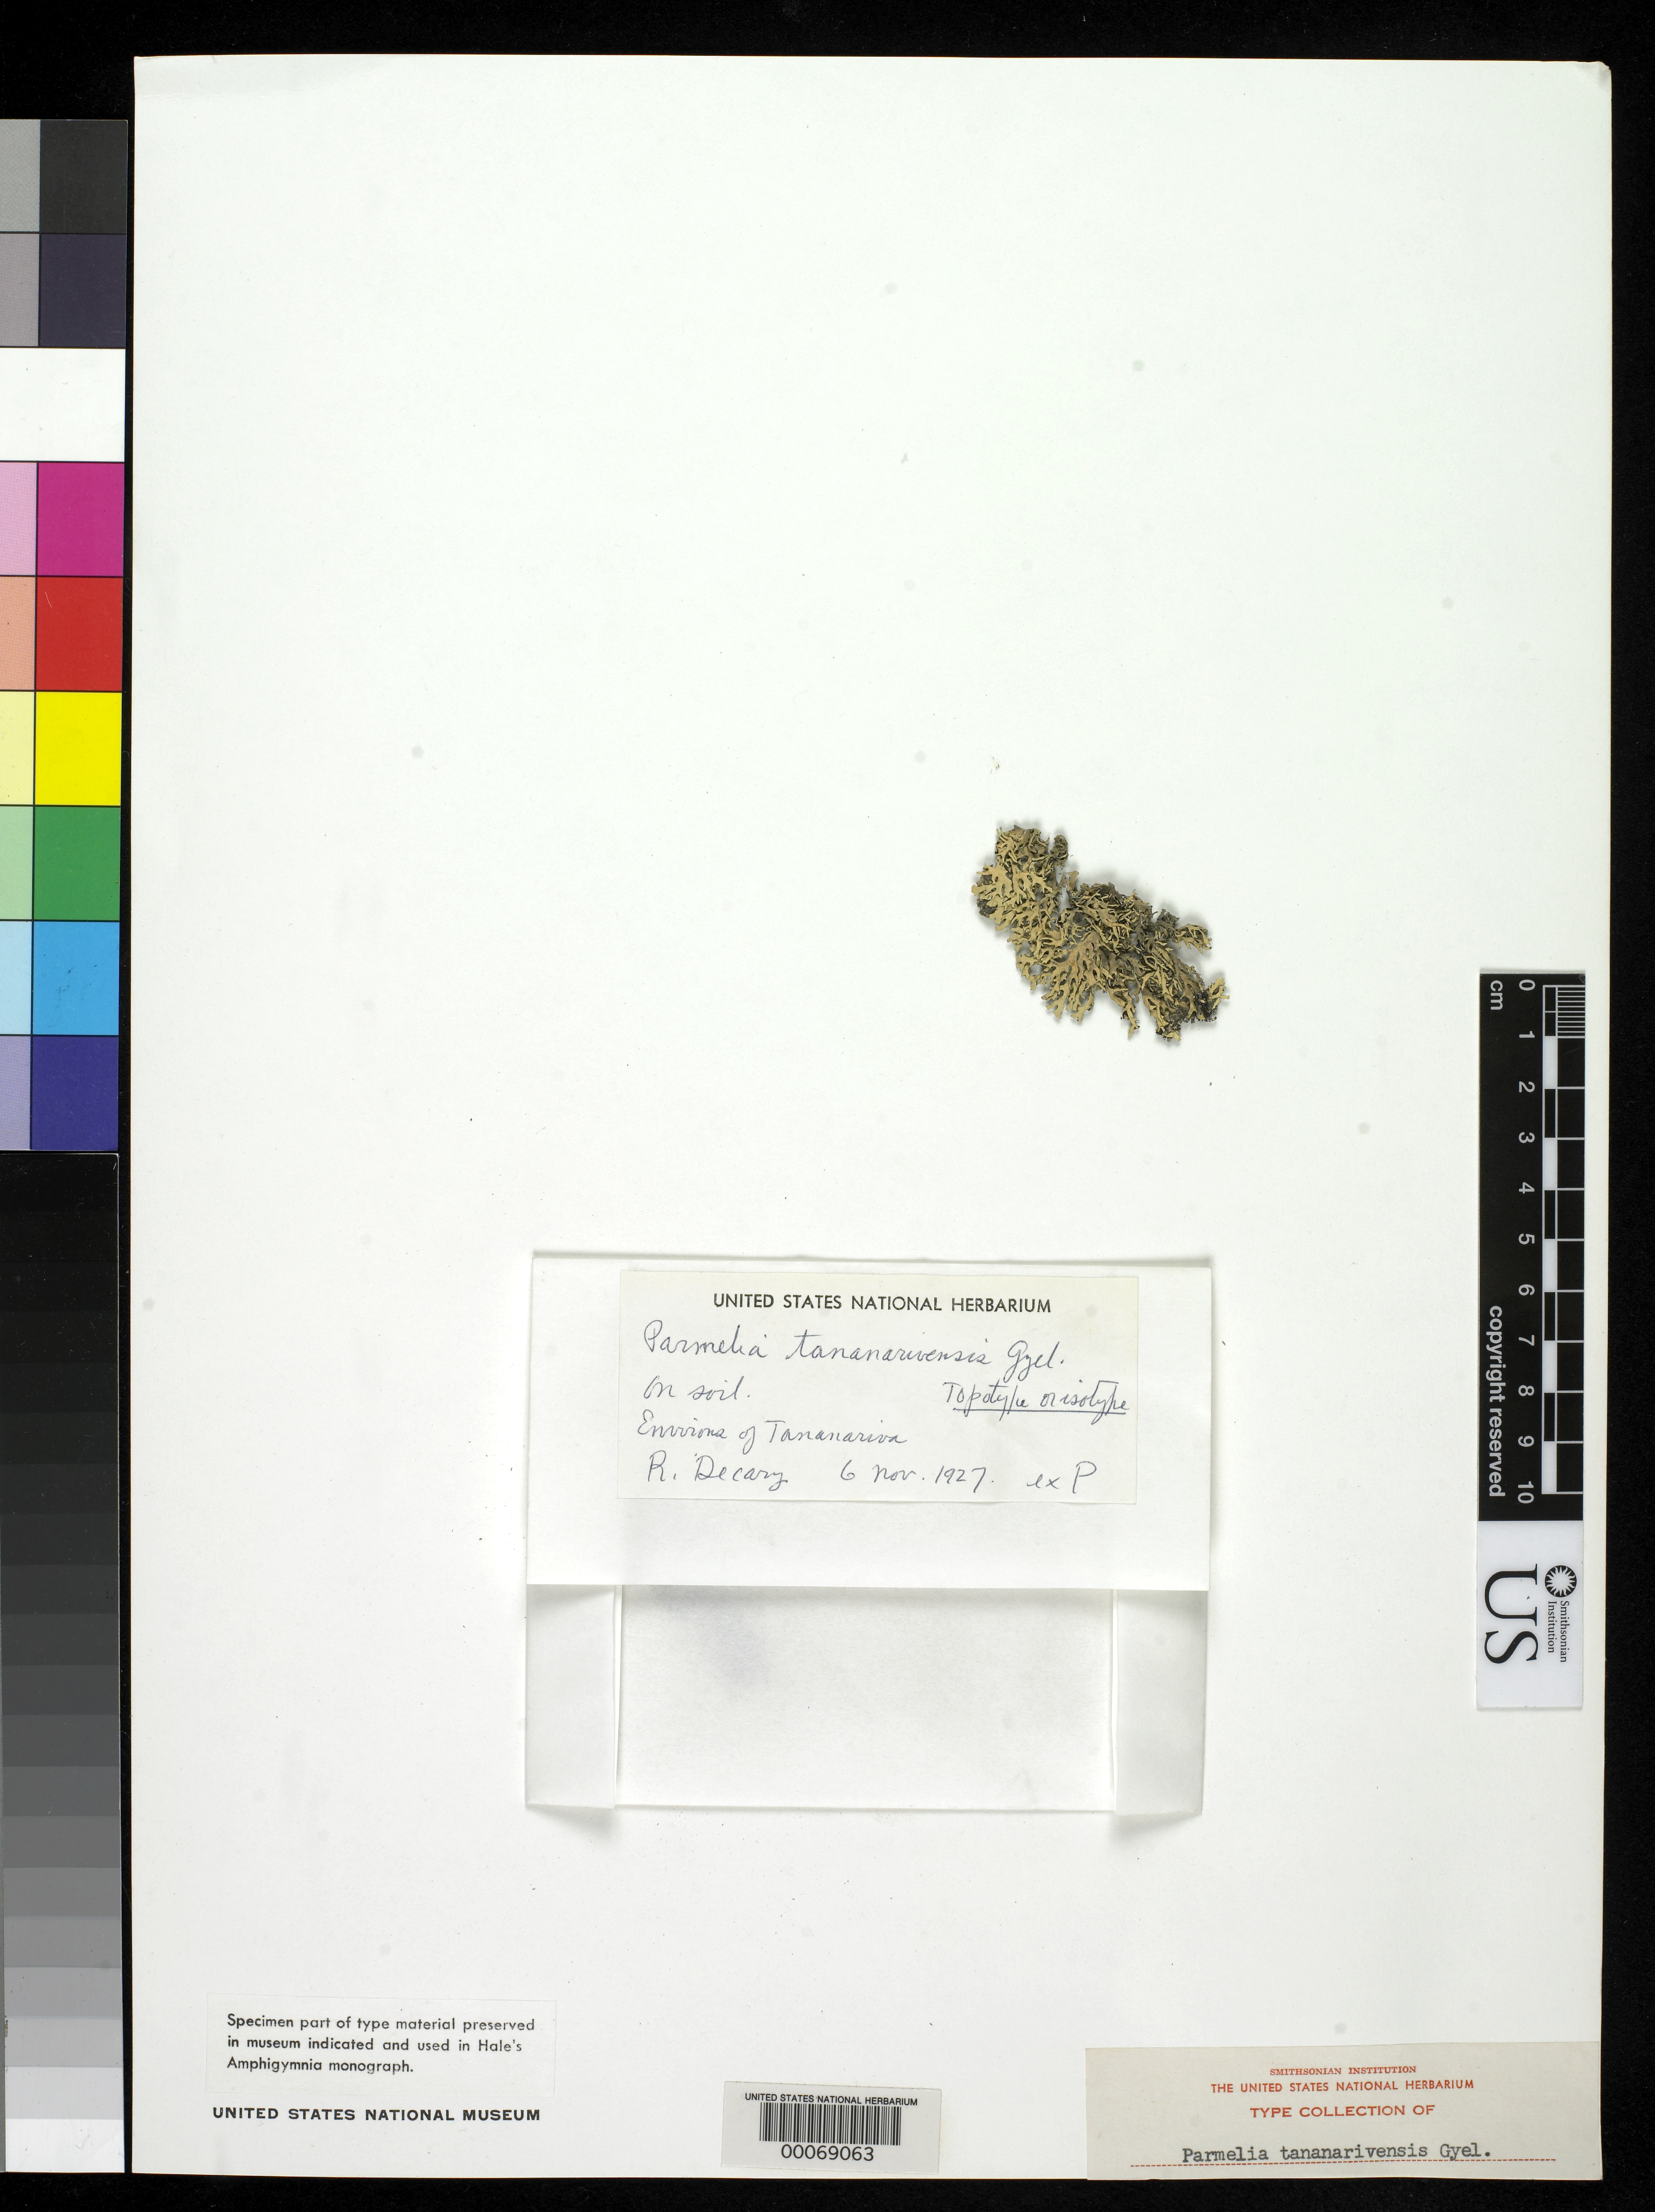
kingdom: Fungi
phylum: Ascomycota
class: Lecanoromycetes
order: Lecanorales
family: Parmeliaceae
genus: Parmelia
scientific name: Parmelia tananarivensis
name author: Gyeln.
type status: Type Collection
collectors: R. Decary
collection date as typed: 06 Nov 1927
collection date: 1927-11-06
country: Madagascar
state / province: Analamanga (?)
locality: Province originally recorded as Madagascar, Tananariva.